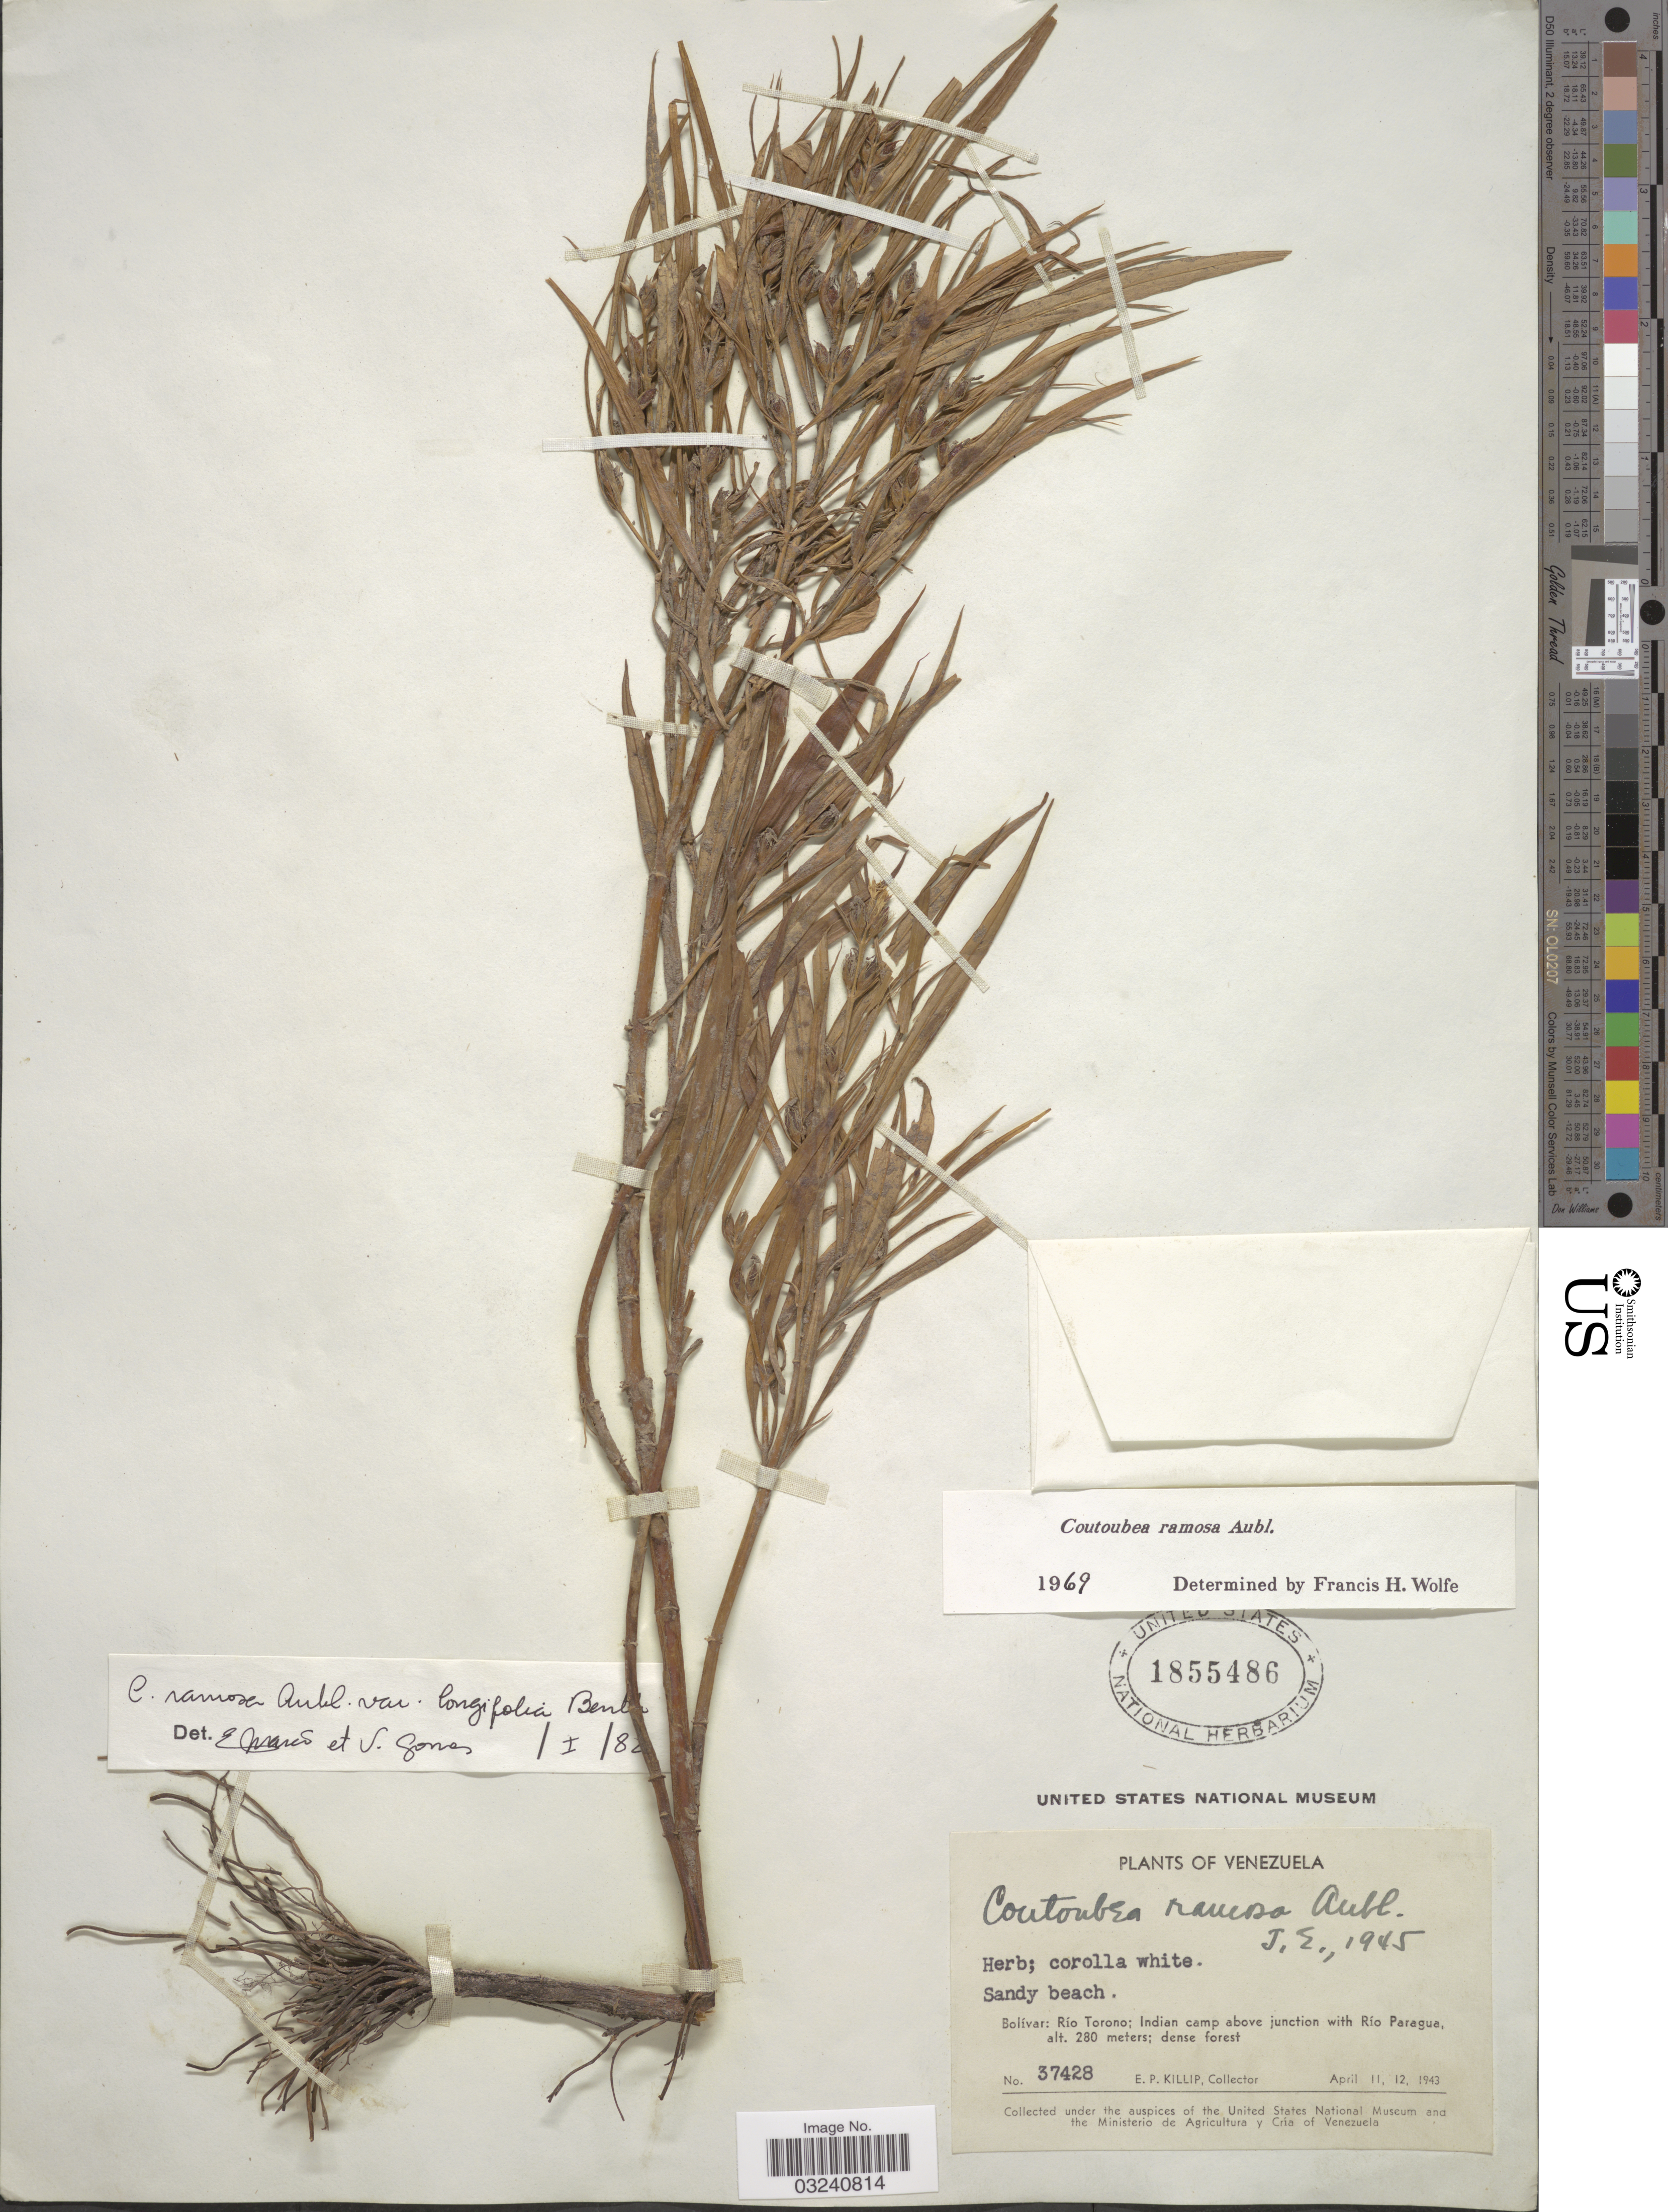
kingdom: Plantae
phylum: Tracheophyta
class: Magnoliopsida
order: Gentianales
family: Gentianaceae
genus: Coutoubea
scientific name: Coutoubea ramosa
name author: Aubl.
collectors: E. P. Killip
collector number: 37428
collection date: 1943-04-11/1943-04-12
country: Venezuela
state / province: Bolivar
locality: Río Torono; Indian camp above junction with Río Paragua.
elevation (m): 280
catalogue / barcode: US 1855486